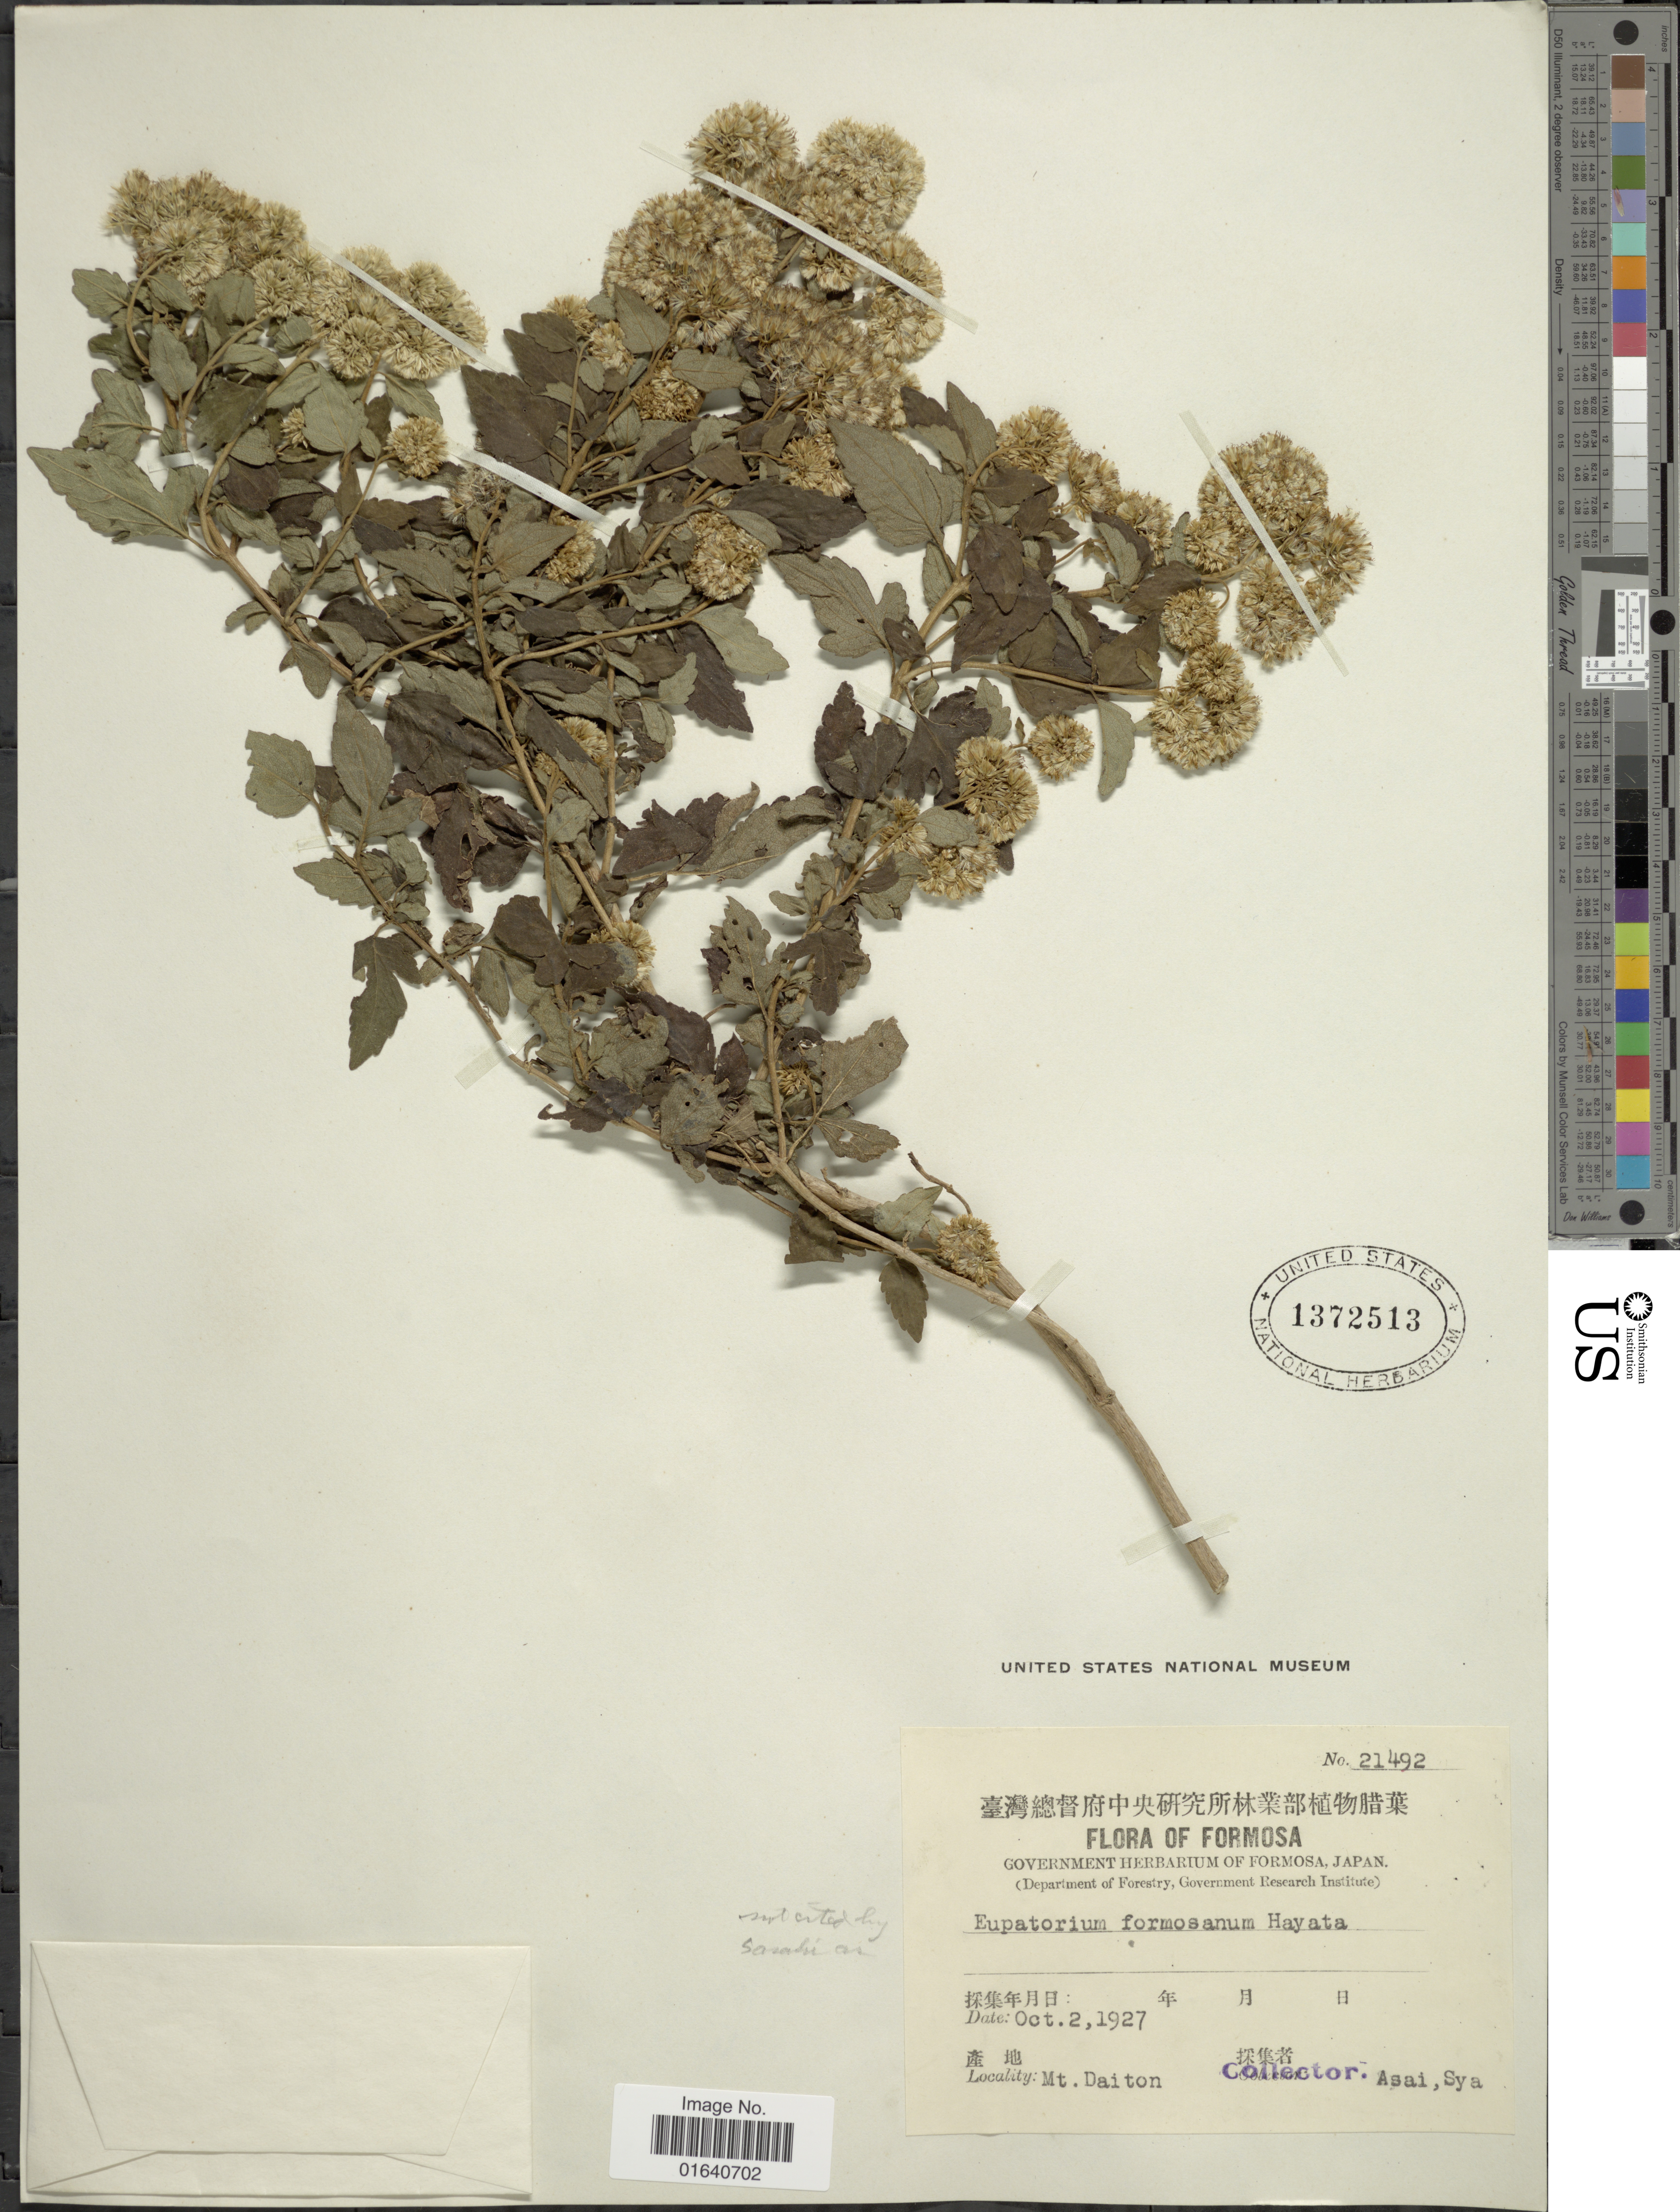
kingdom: Plantae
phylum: Tracheophyta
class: Magnoliopsida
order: Asterales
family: Asteraceae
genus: Eupatorium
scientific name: Eupatorium formosanum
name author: Hayata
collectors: S. Asai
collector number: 21492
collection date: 1927-10-02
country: Taiwan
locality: Formosa, Mt Daiton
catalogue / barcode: US 1372513